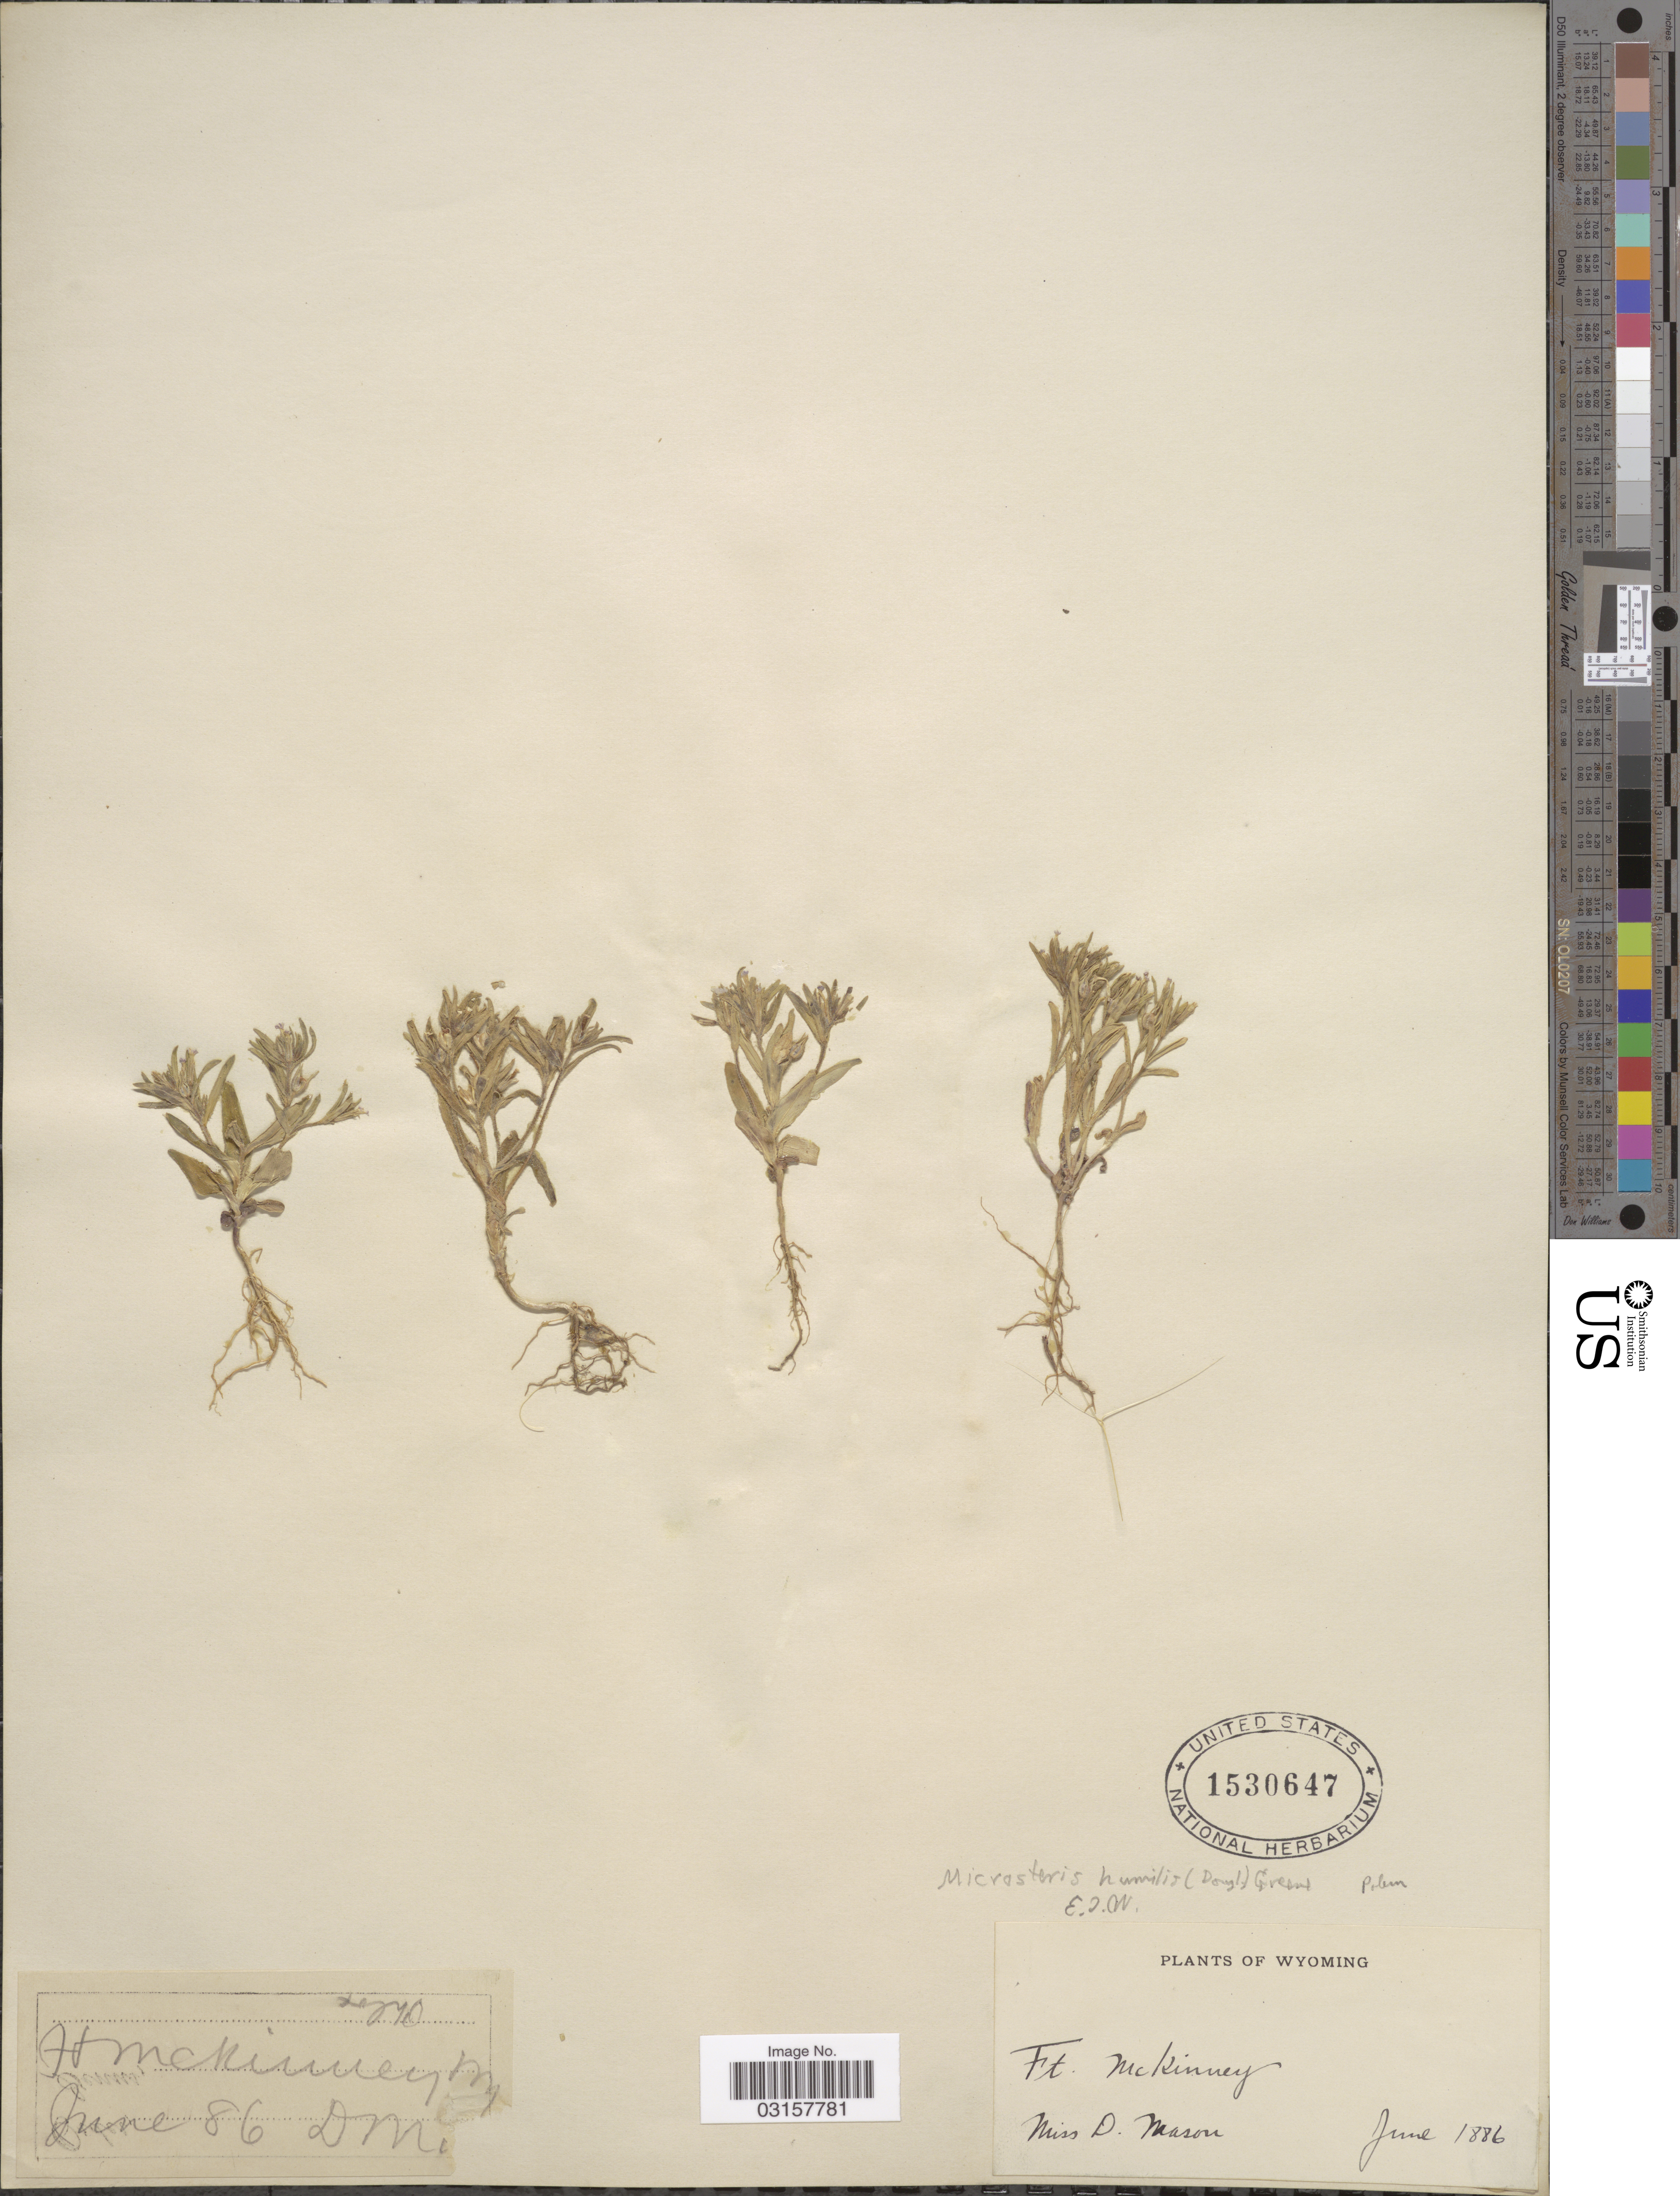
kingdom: Plantae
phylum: Tracheophyta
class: Magnoliopsida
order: Ericales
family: Polemoniaceae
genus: Microsteris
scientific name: Microsteris gracilis var. humilior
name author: (Hook.) Cronquist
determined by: (US) Smithsonian Institution - National Museum of Natural History - Department of Botany (UNITED STATES)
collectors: D. Mason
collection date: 1886-06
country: United States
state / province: Wyoming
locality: Ft. Mckinney.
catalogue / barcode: US 1530647